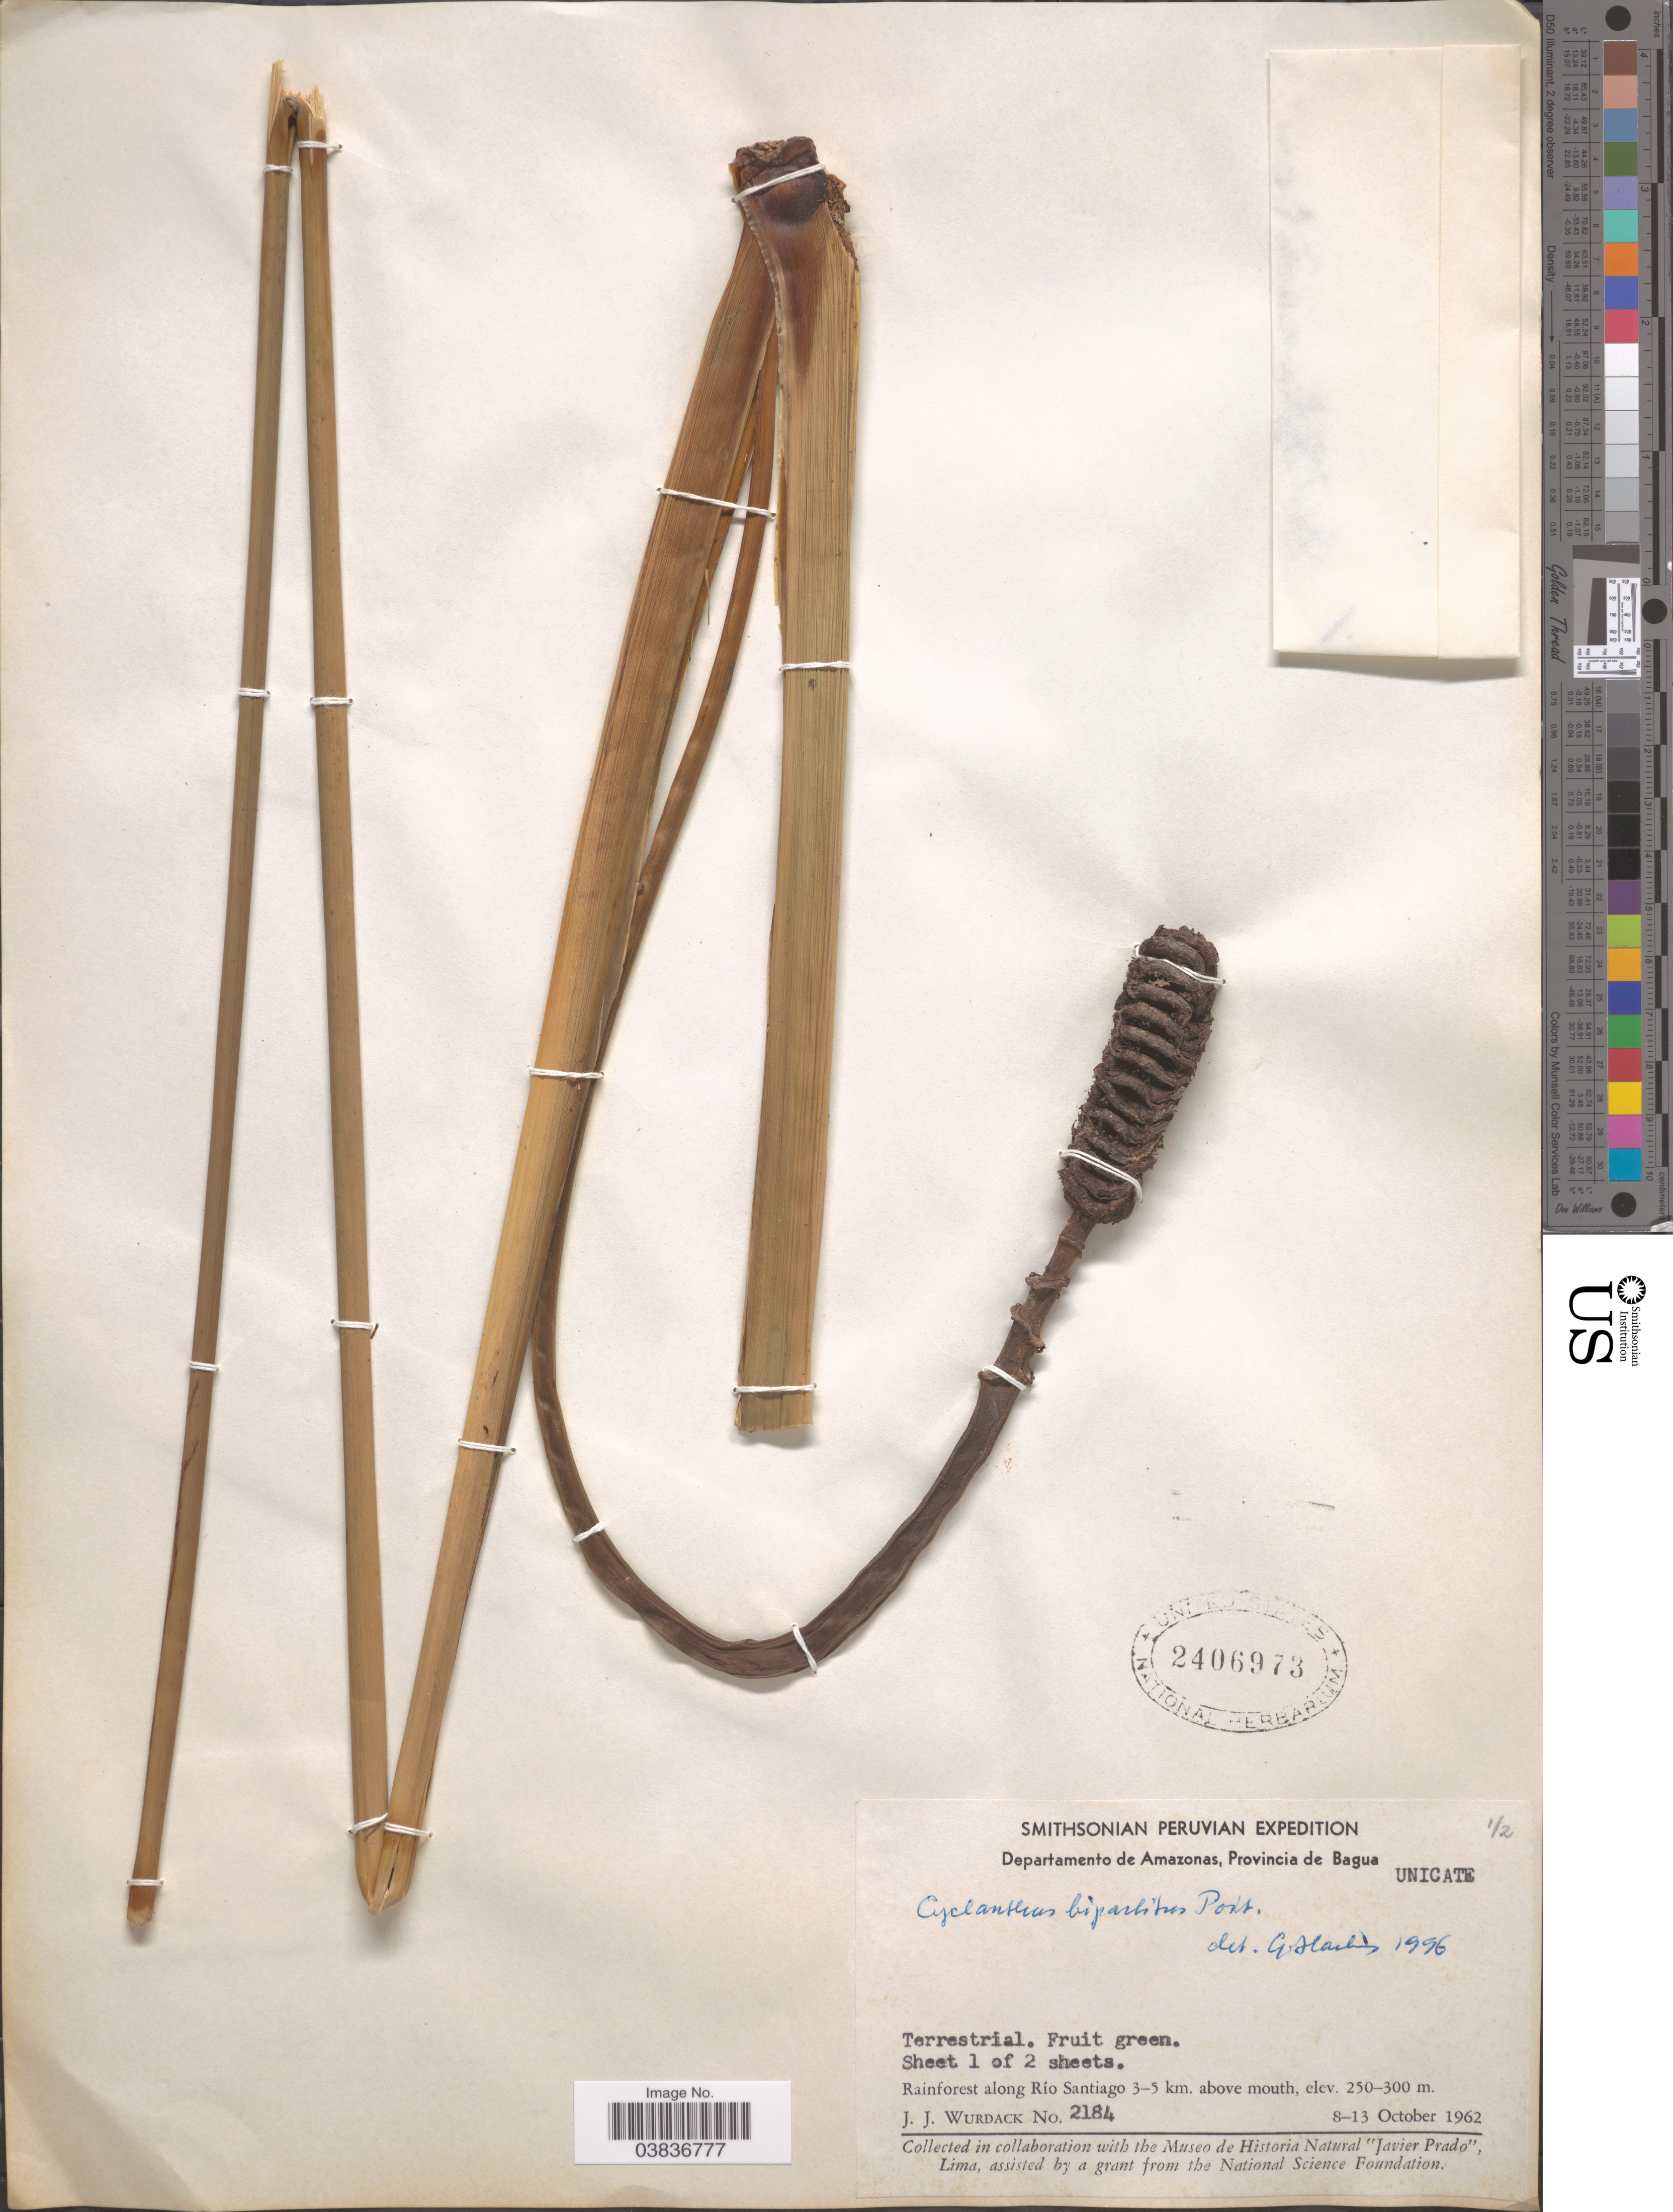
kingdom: Plantae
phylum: Tracheophyta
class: Liliopsida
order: Pandanales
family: Cyclanthaceae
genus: Cyclanthus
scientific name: Cyclanthus bipartitus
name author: Poit. ex A. Rich.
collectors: J. J. Wurdack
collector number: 2184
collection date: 1962-10-08/1962-10-13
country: Peru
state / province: Amazonas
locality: Departamento de Amazonas, Provincia de Bagua. Along Río Santiago 3-5 km. above mouth.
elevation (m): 250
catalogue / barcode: US 3406973